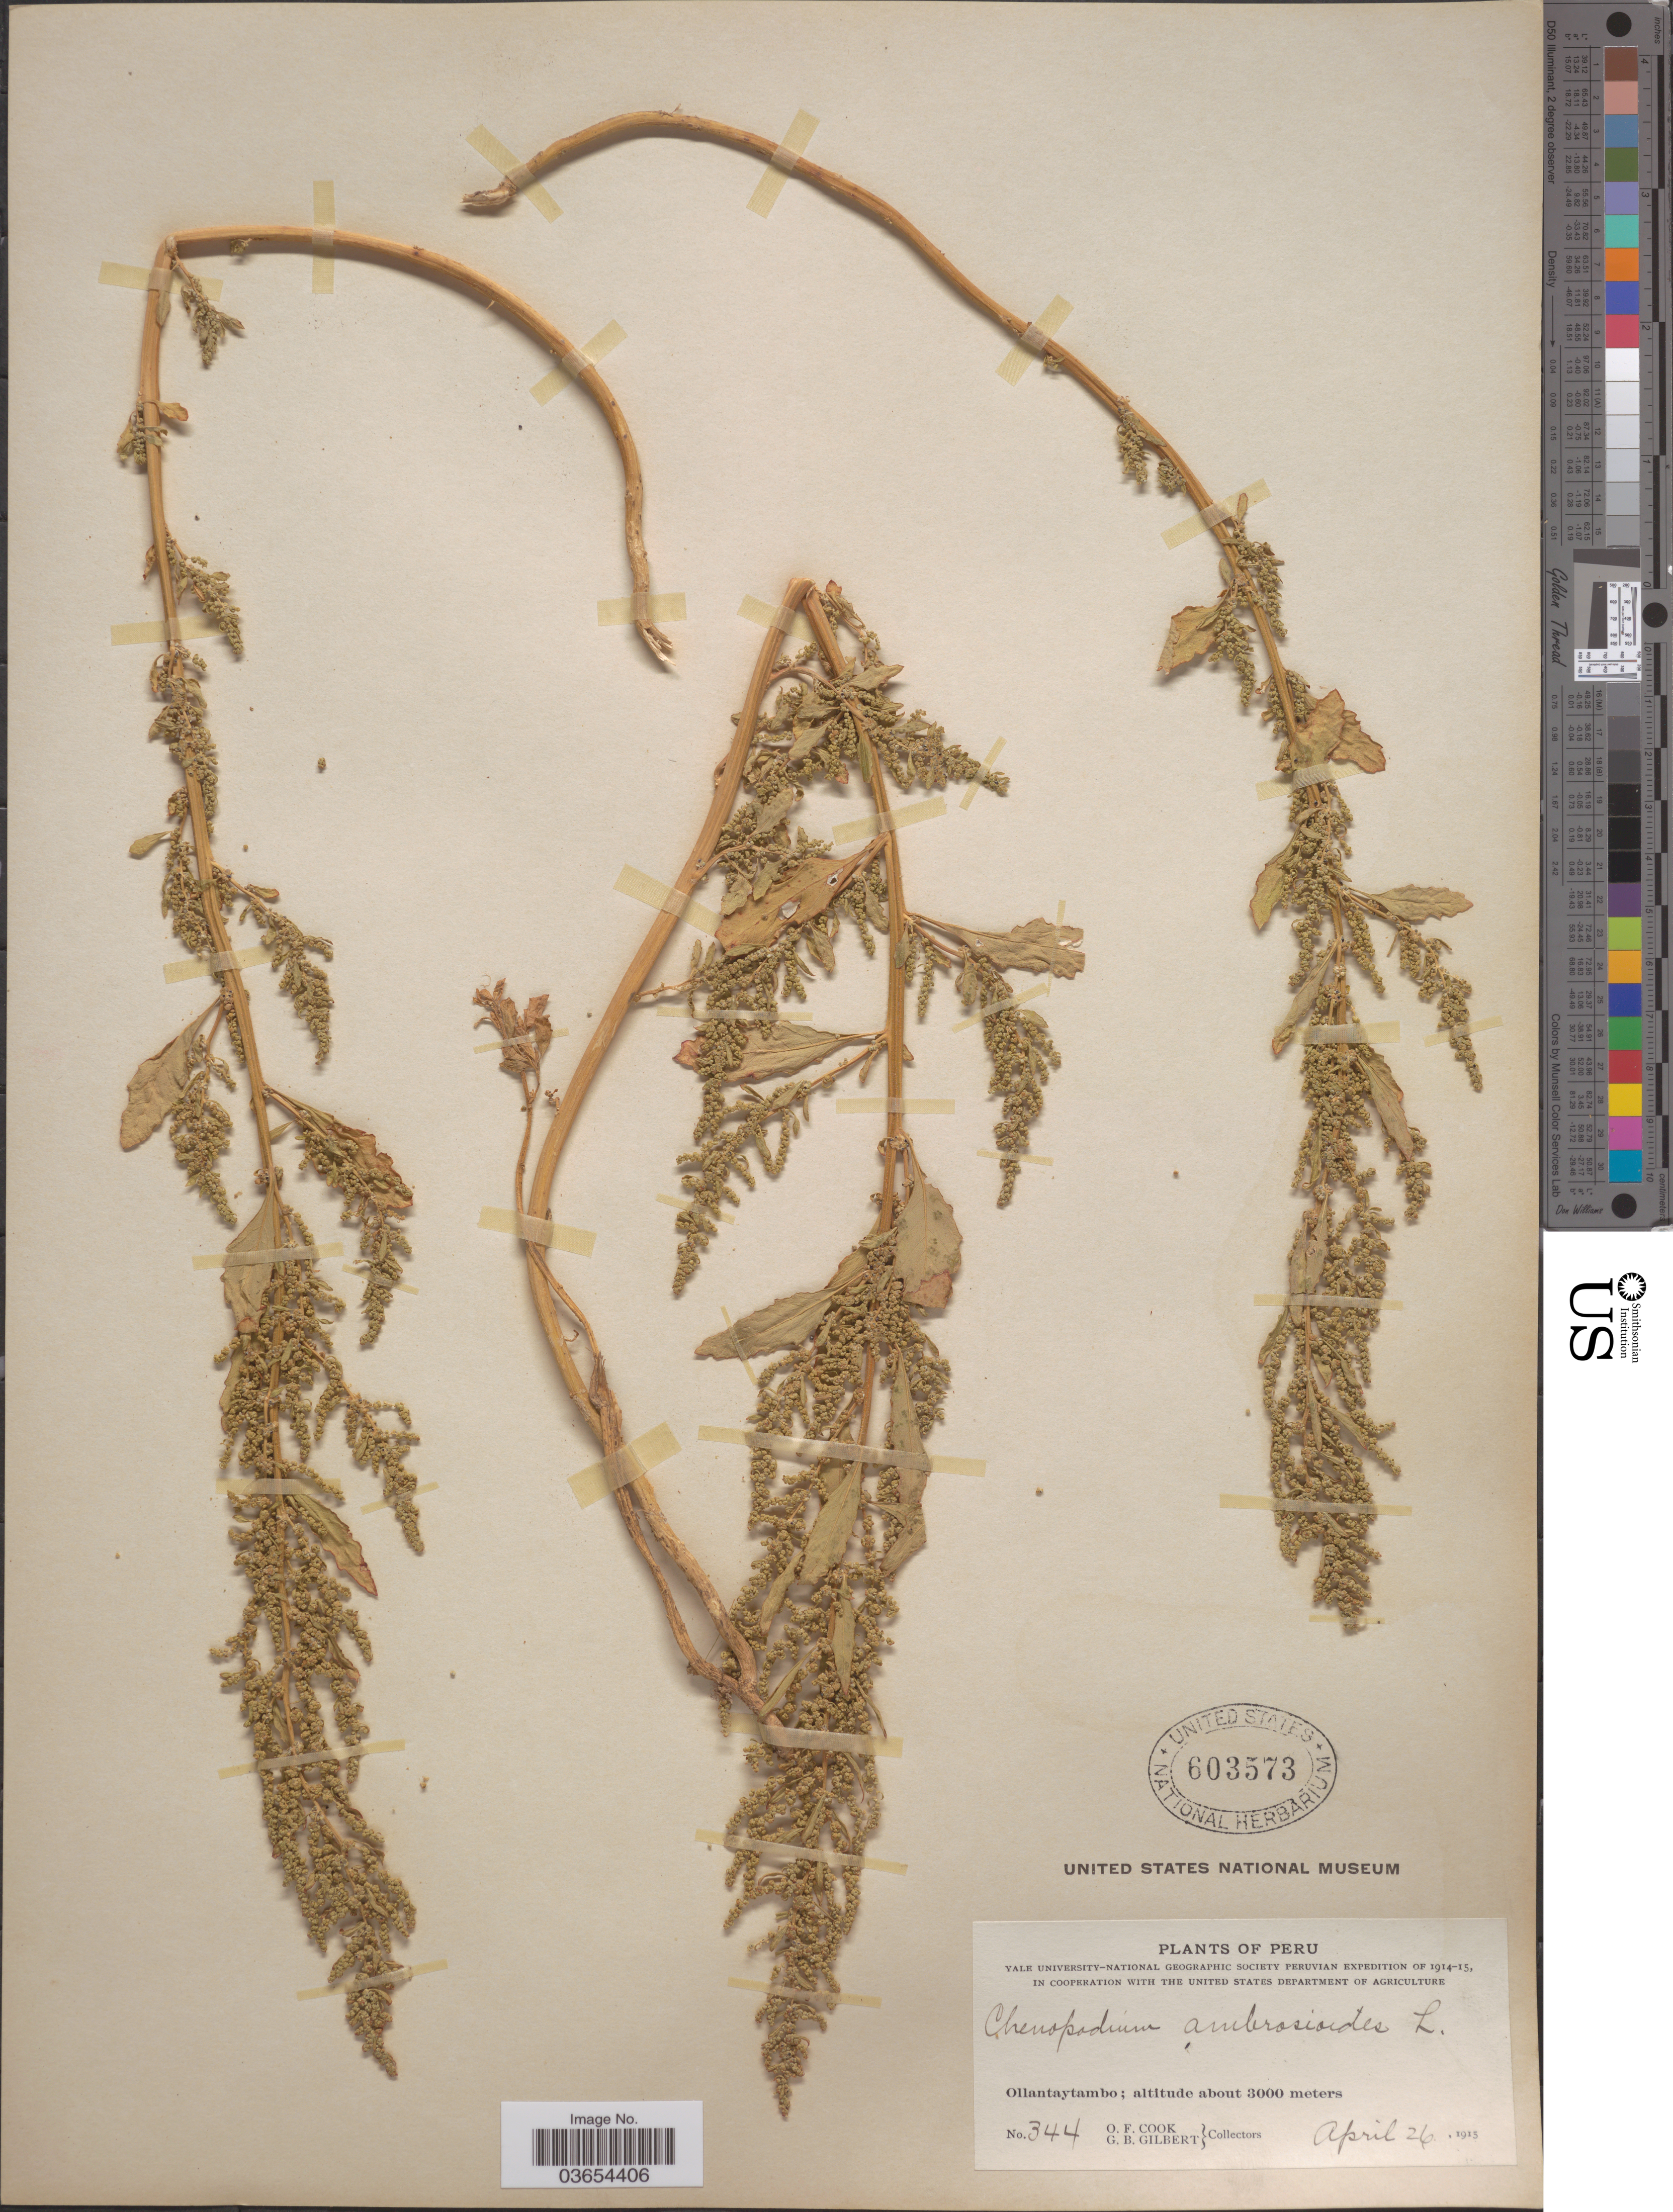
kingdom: Plantae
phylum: Tracheophyta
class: Magnoliopsida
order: Caryophyllales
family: Amaranthaceae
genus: Chenopodium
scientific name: Chenopodium ambrosioides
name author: L.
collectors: O. F. Cook & G. B. Gilbert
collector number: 344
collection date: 1915-04-26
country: Peru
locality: Ollantaytambo.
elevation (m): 3000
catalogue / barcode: US 603573